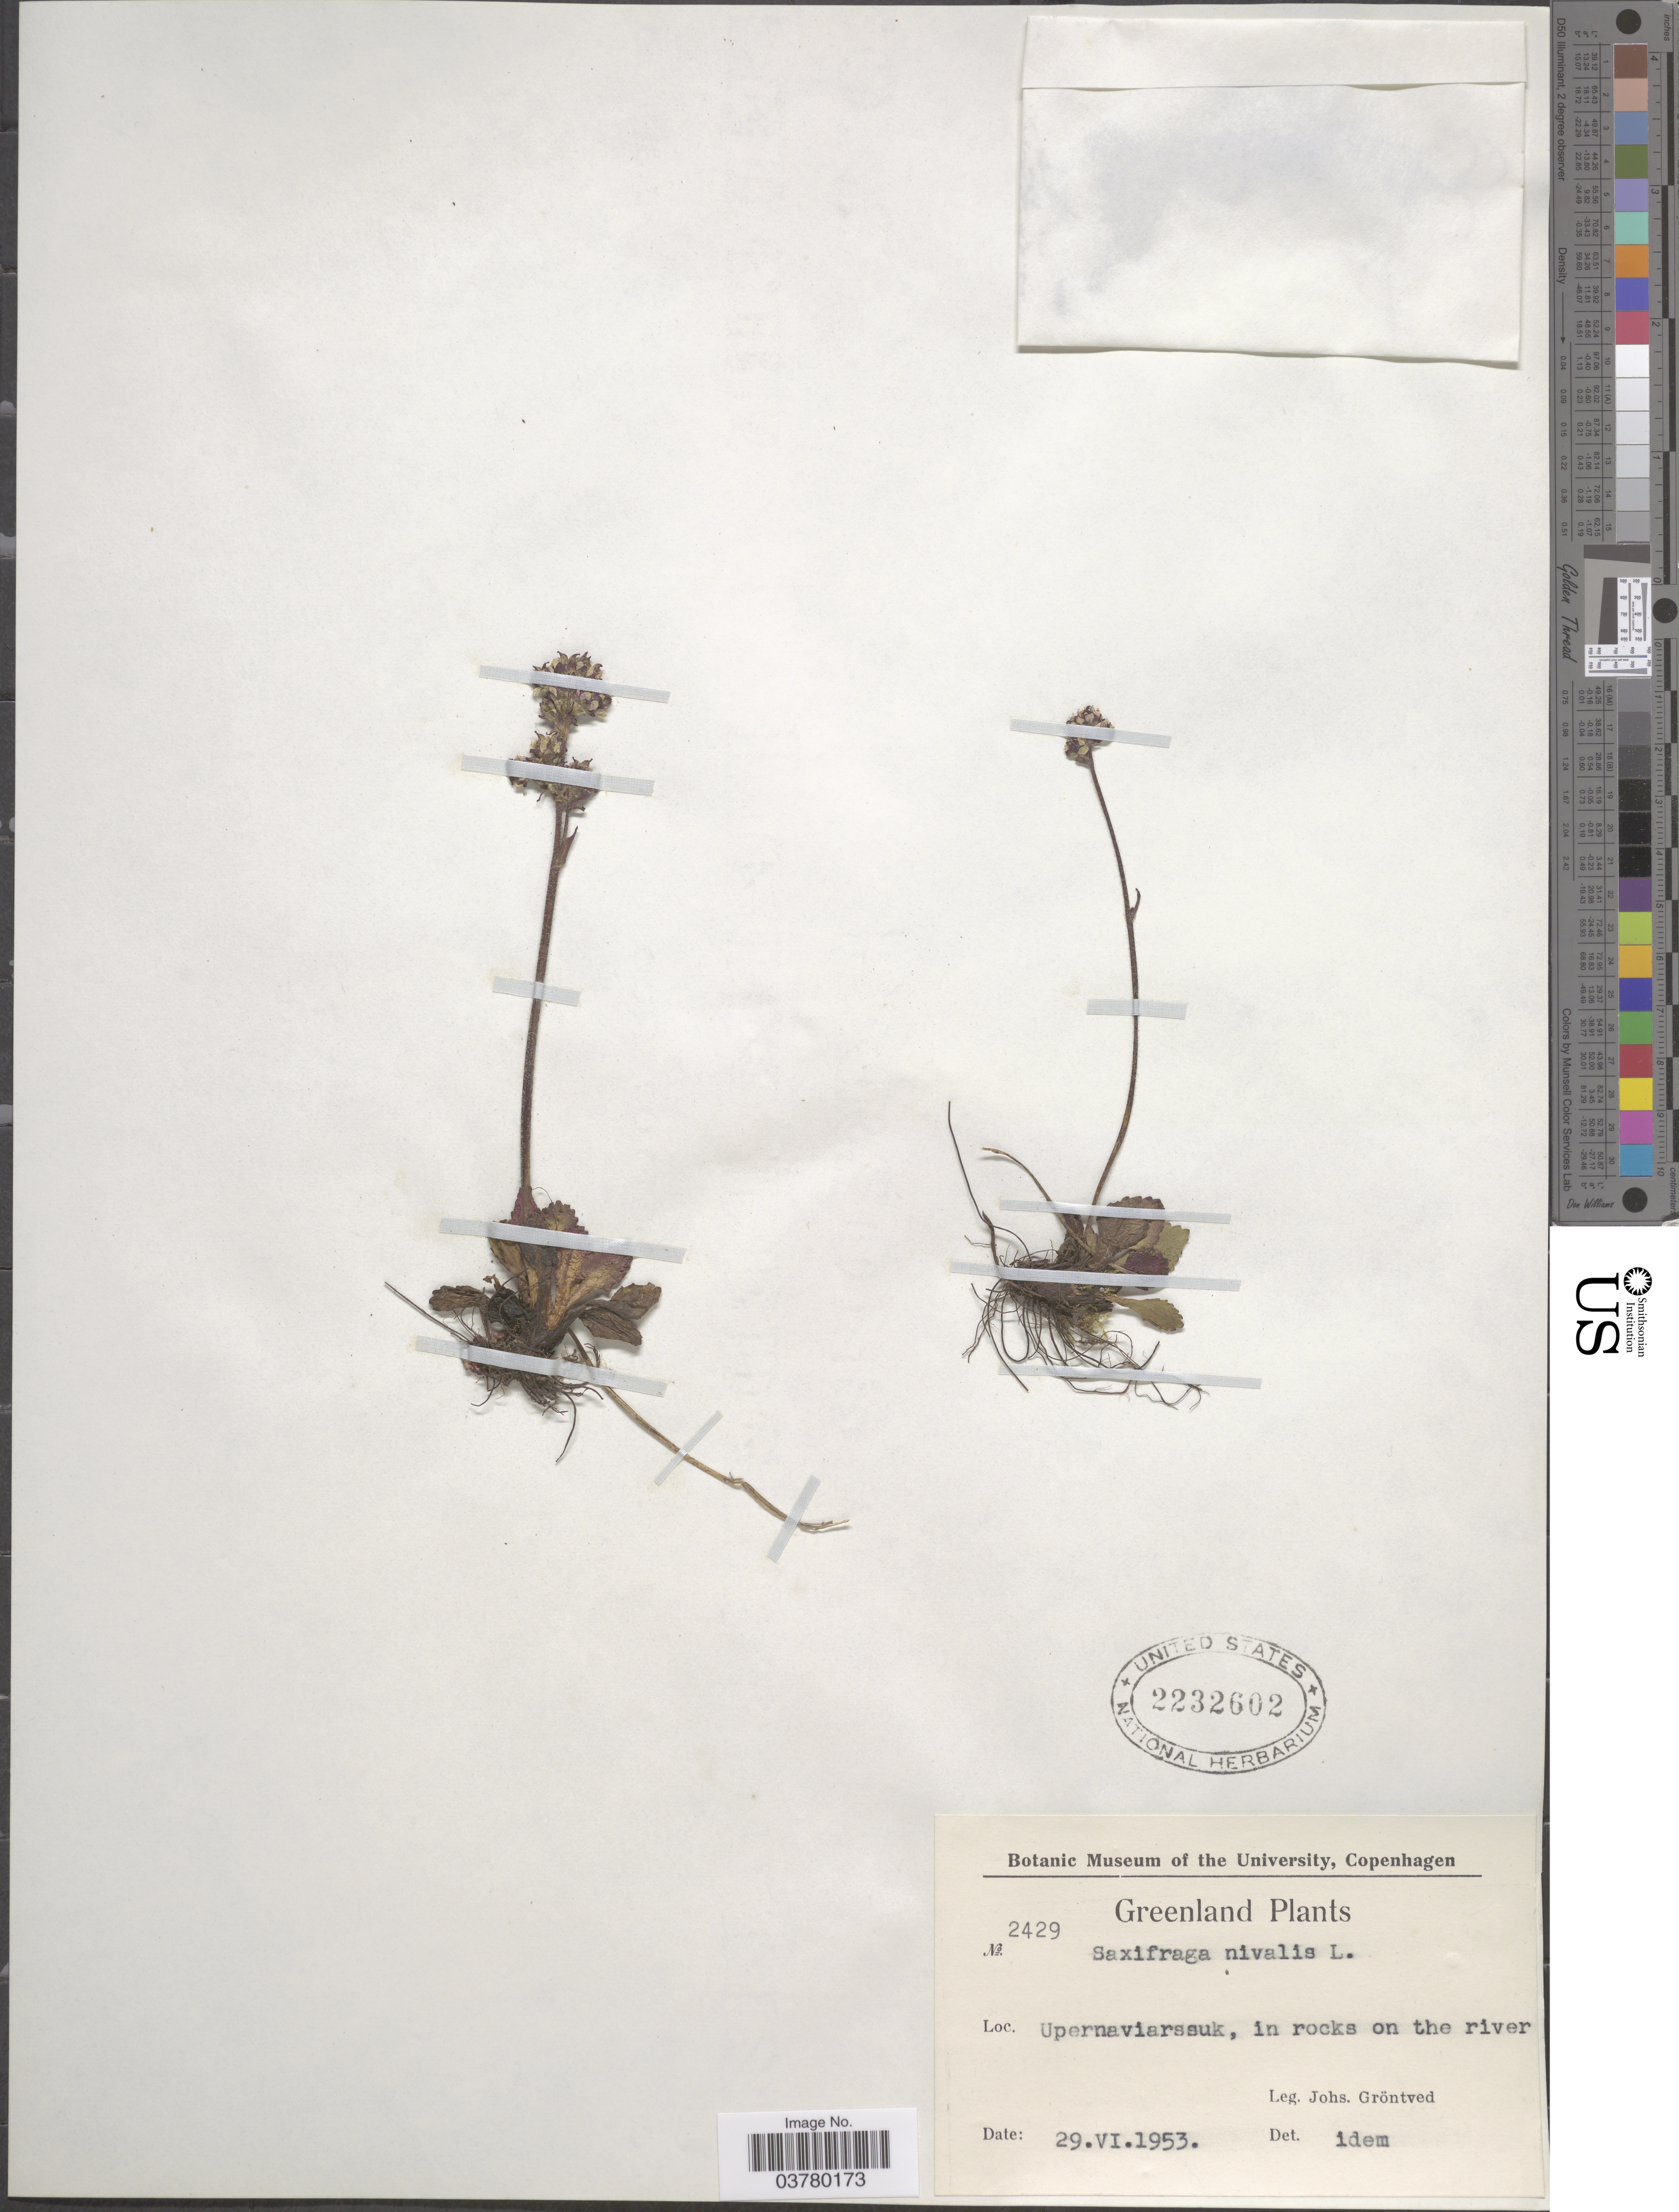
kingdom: Plantae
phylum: Tracheophyta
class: Magnoliopsida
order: Saxifragales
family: Saxifragaceae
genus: Micranthes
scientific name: Micranthes nivalis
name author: (L.) Small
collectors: J. Gröntved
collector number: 2429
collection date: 1953-06-29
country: Greenland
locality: Upernaviarssuk, in rocks on the river.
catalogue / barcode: US 2232602